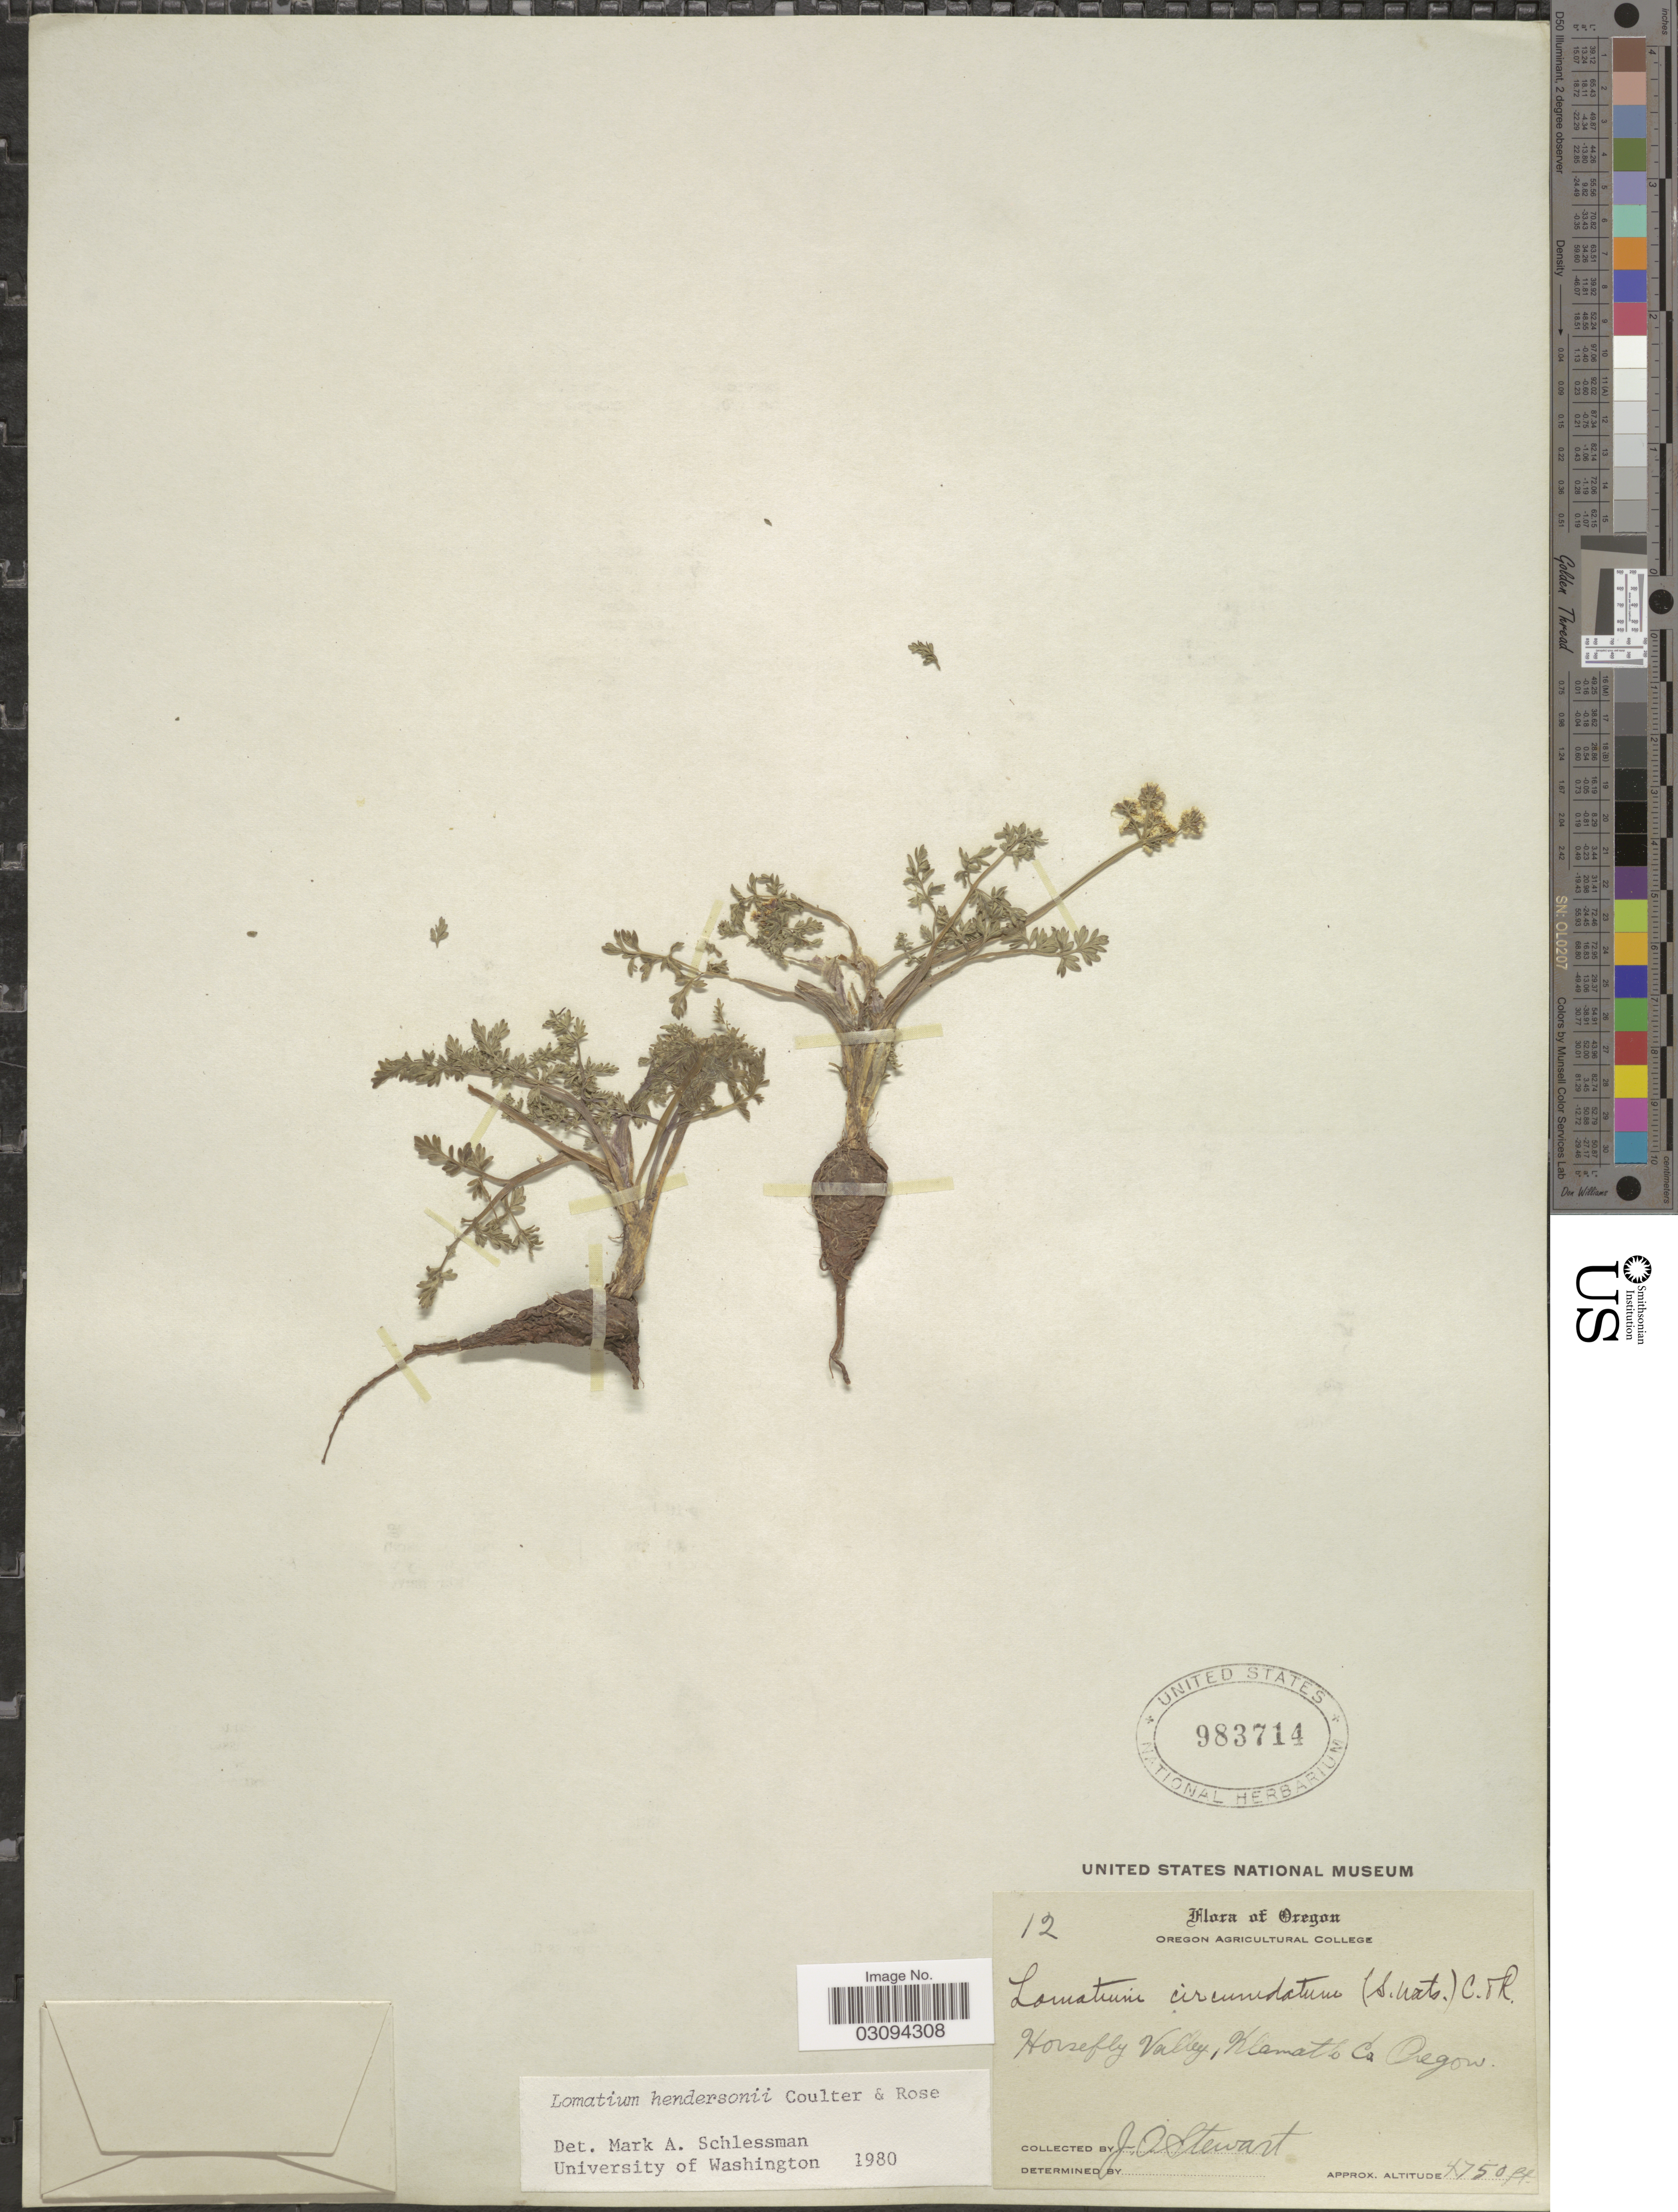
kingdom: Plantae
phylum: Tracheophyta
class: Magnoliopsida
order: Apiales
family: Apiaceae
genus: Lomatium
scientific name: Lomatium hendersonii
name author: (J.M. Coult. & Rose) J.M. Coult. & Rose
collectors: J. Stewart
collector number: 12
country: United States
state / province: Oregon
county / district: Klamath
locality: Horsefly Valley, Klamath Co.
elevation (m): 1448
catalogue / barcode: US 983714